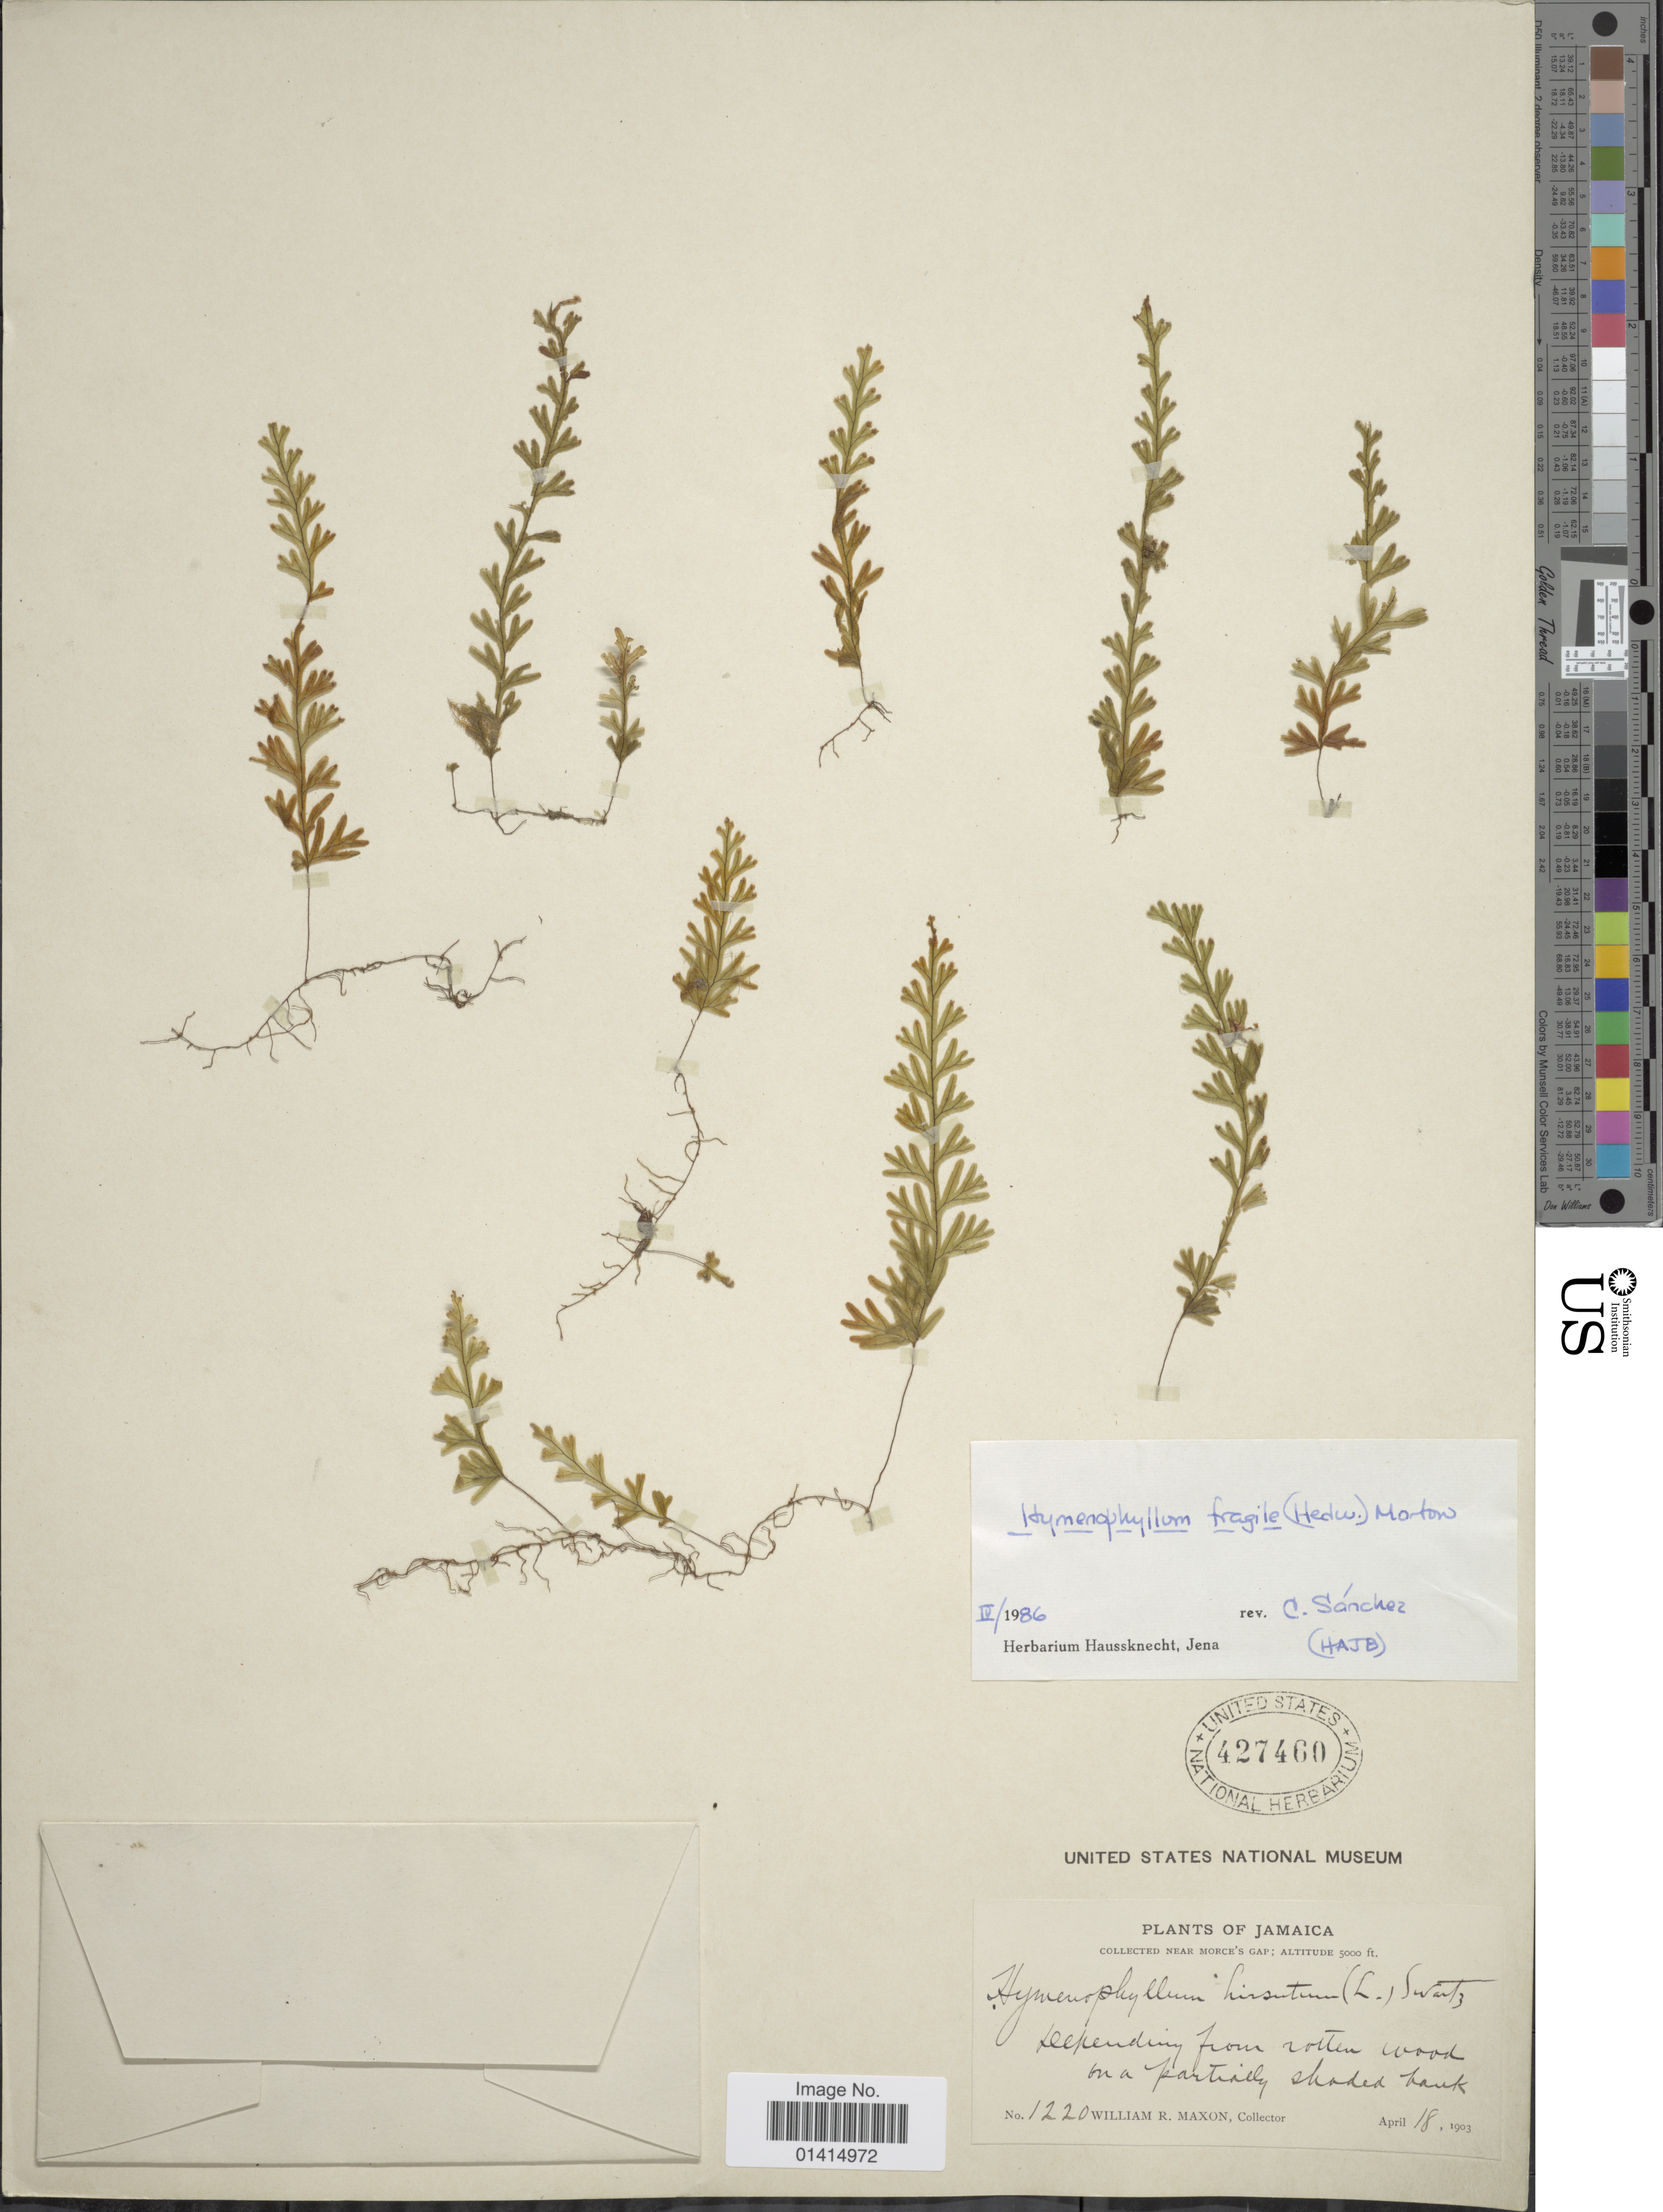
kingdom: Plantae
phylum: Tracheophyta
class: Polypodiopsida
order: Hymenophyllales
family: Hymenophyllaceae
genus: Hymenophyllum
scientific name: Hymenophyllum fragile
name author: (Hedw.) C.V. Morton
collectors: W. R. Maxon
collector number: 1220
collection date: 1903-04-18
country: Jamaica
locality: Near Morce's Gap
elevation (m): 1524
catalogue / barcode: US 427460